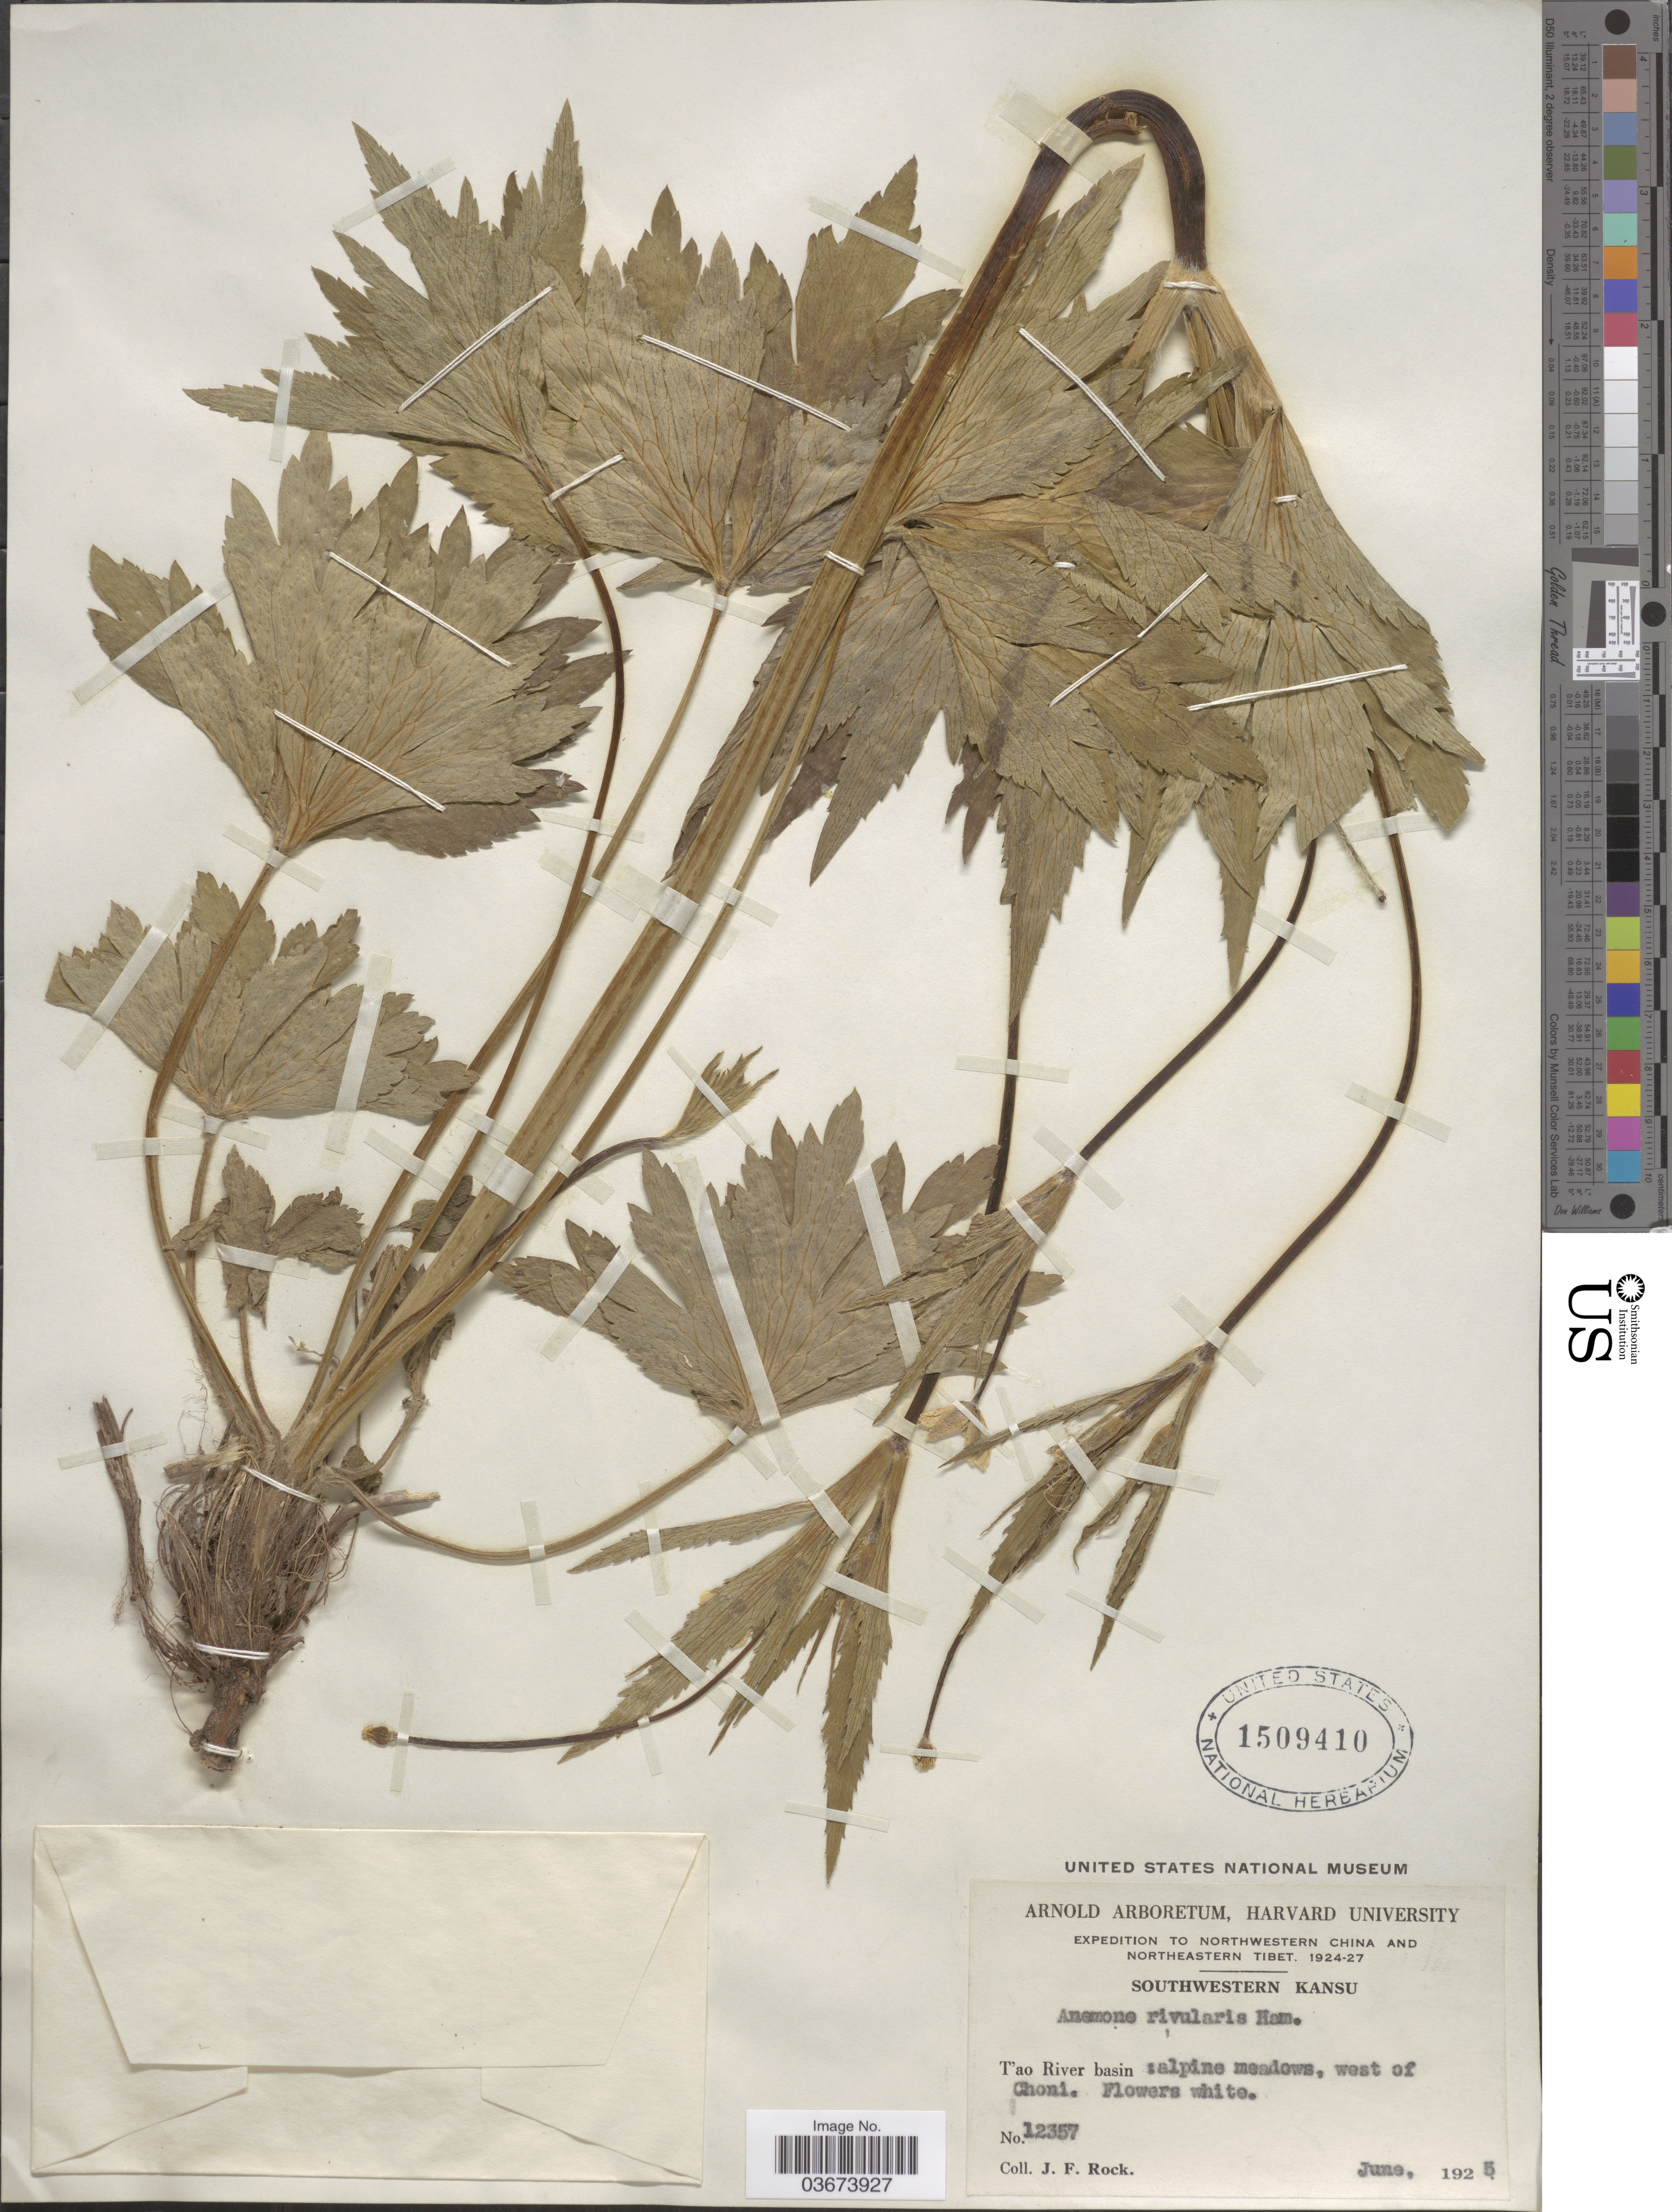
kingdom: Plantae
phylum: Tracheophyta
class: Magnoliopsida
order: Ranunculales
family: Ranunculaceae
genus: Anemone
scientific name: Anemone rivularis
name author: Buch.-Ham. ex DC.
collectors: J. Rock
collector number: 12357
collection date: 1925-06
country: China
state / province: Gansu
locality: Northwestern China and Northeastern Tibet. [unsure placement] Southwestern Kansu. T'ao River basin: west of Choni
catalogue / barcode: US 1509410